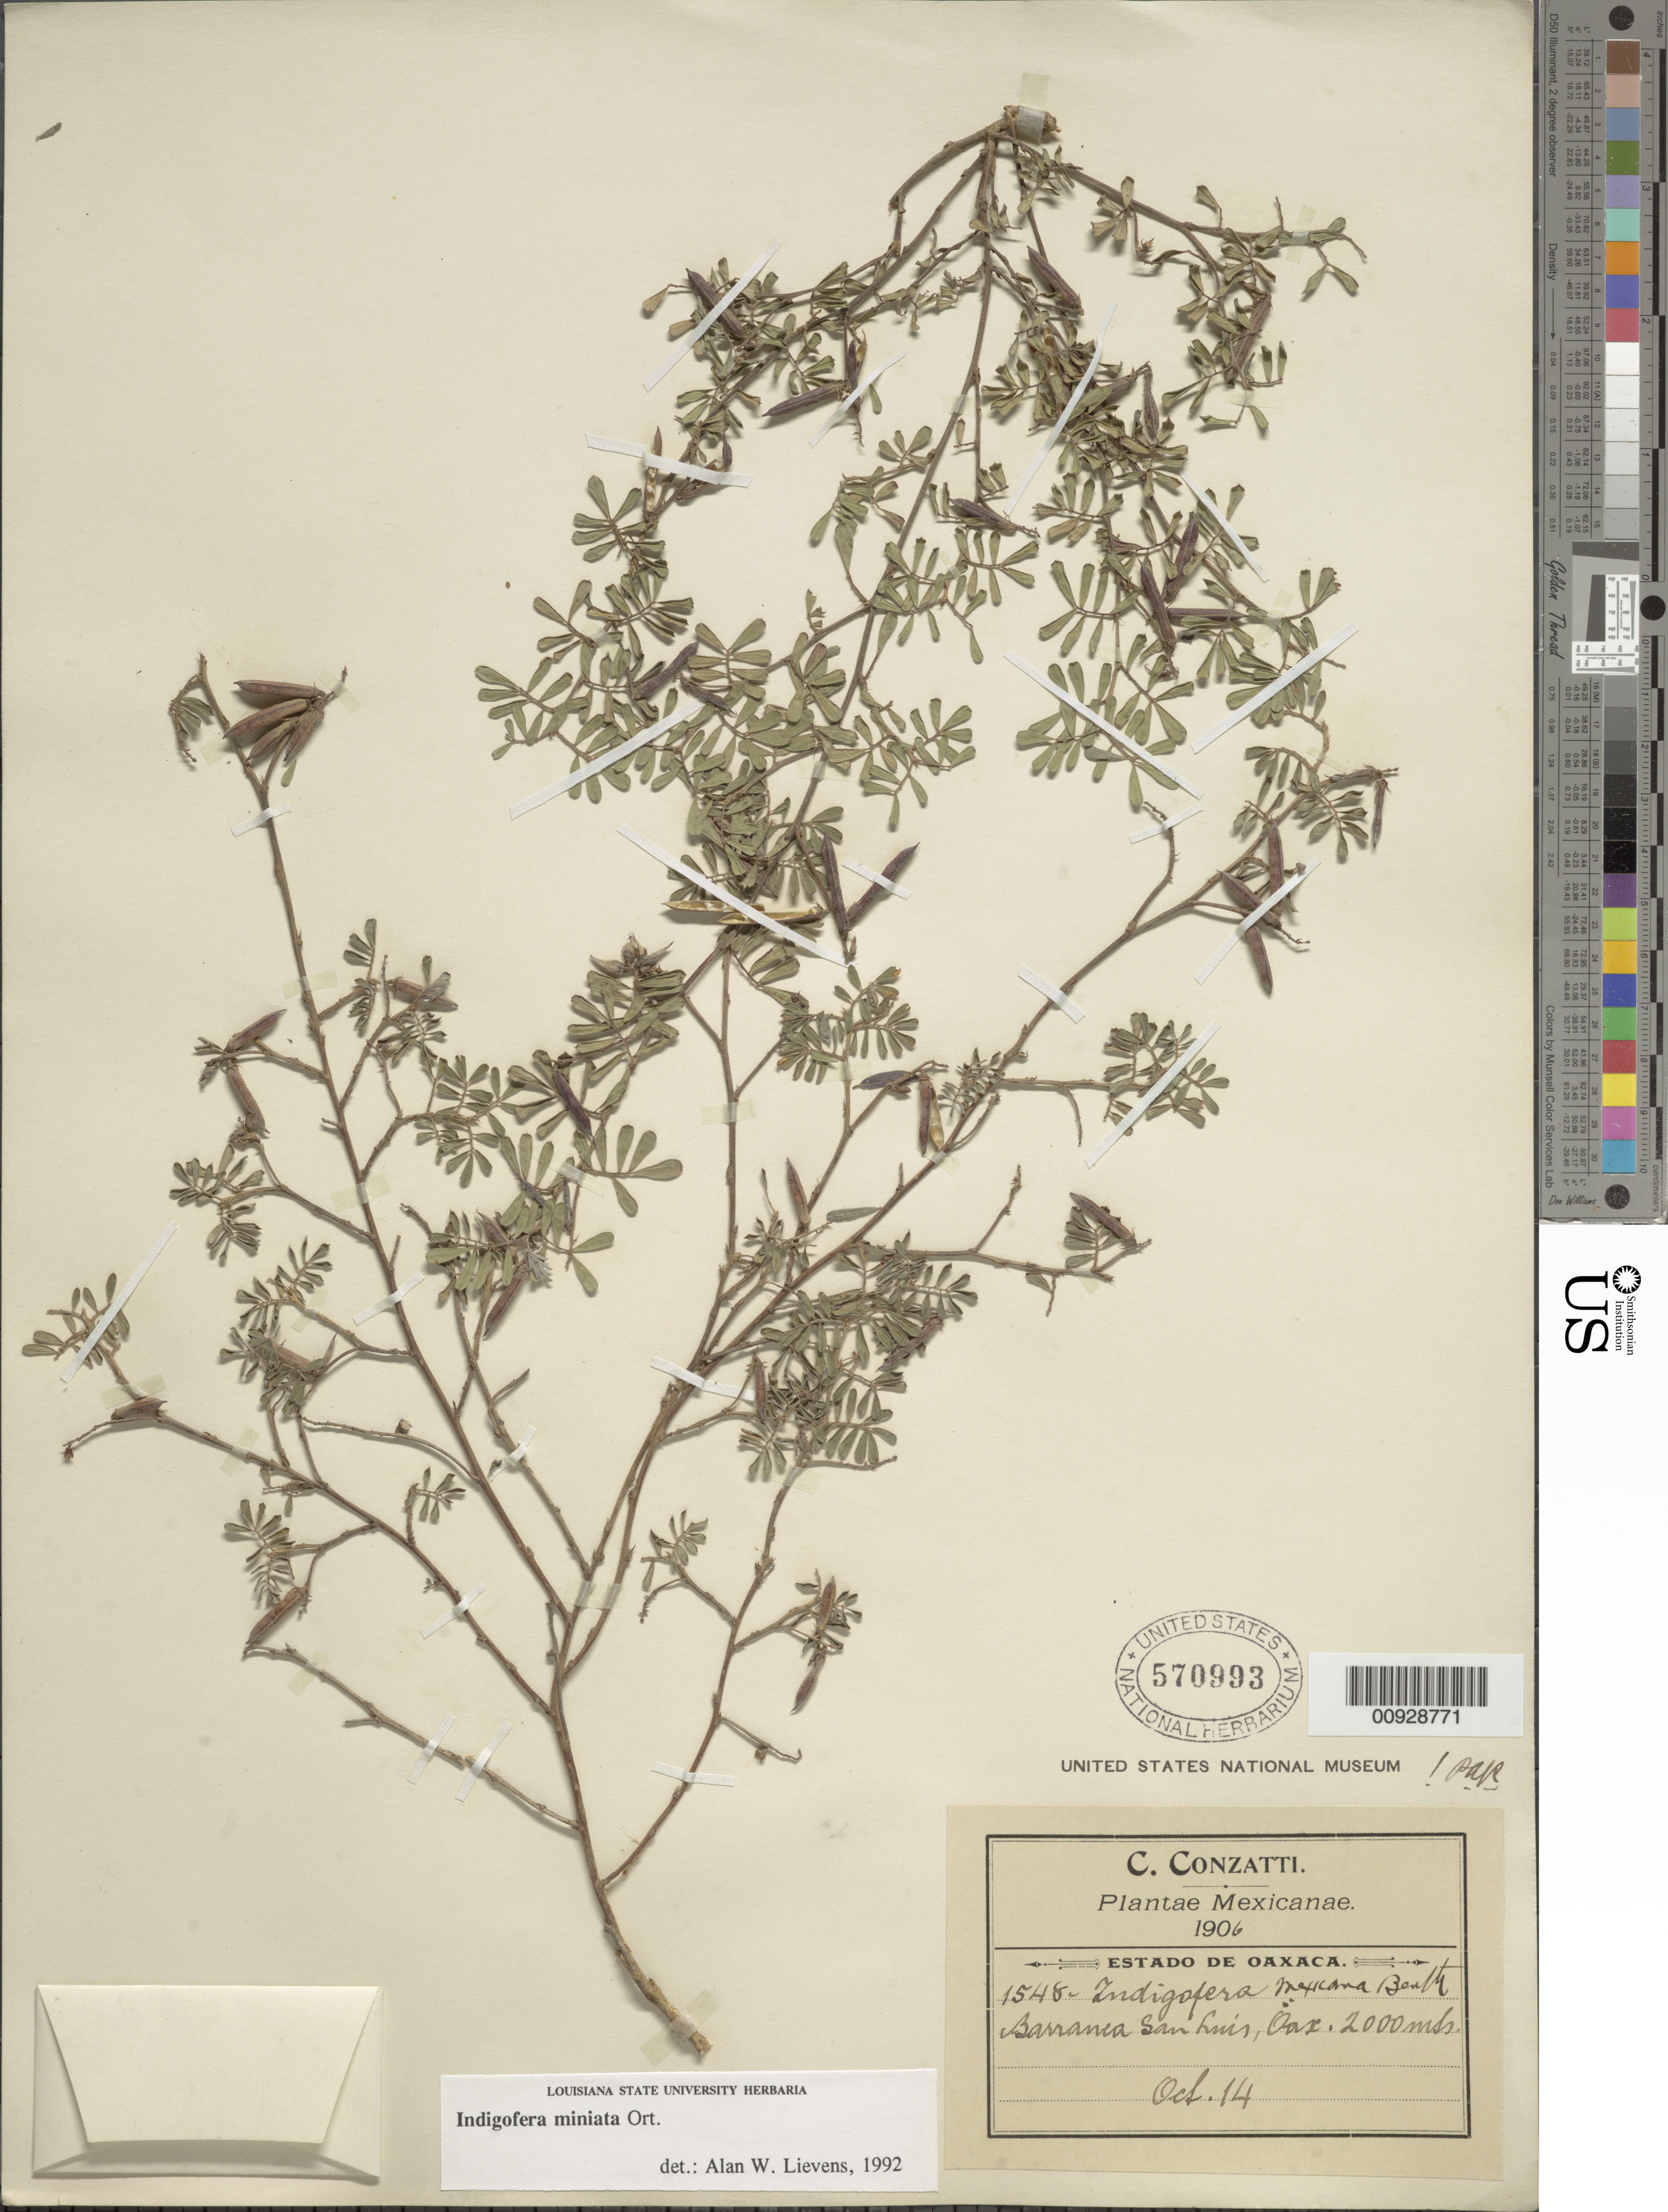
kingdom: Plantae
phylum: Tracheophyta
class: Magnoliopsida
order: Fabales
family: Fabaceae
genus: Indigofera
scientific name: Indigofera miniata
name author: Orteg.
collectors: C. Conzatti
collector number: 1548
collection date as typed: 14 Oct 1906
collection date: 1906-10-14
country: Mexico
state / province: Oaxaca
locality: Barranca San Luis, Oaxaca.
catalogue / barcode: US 570993